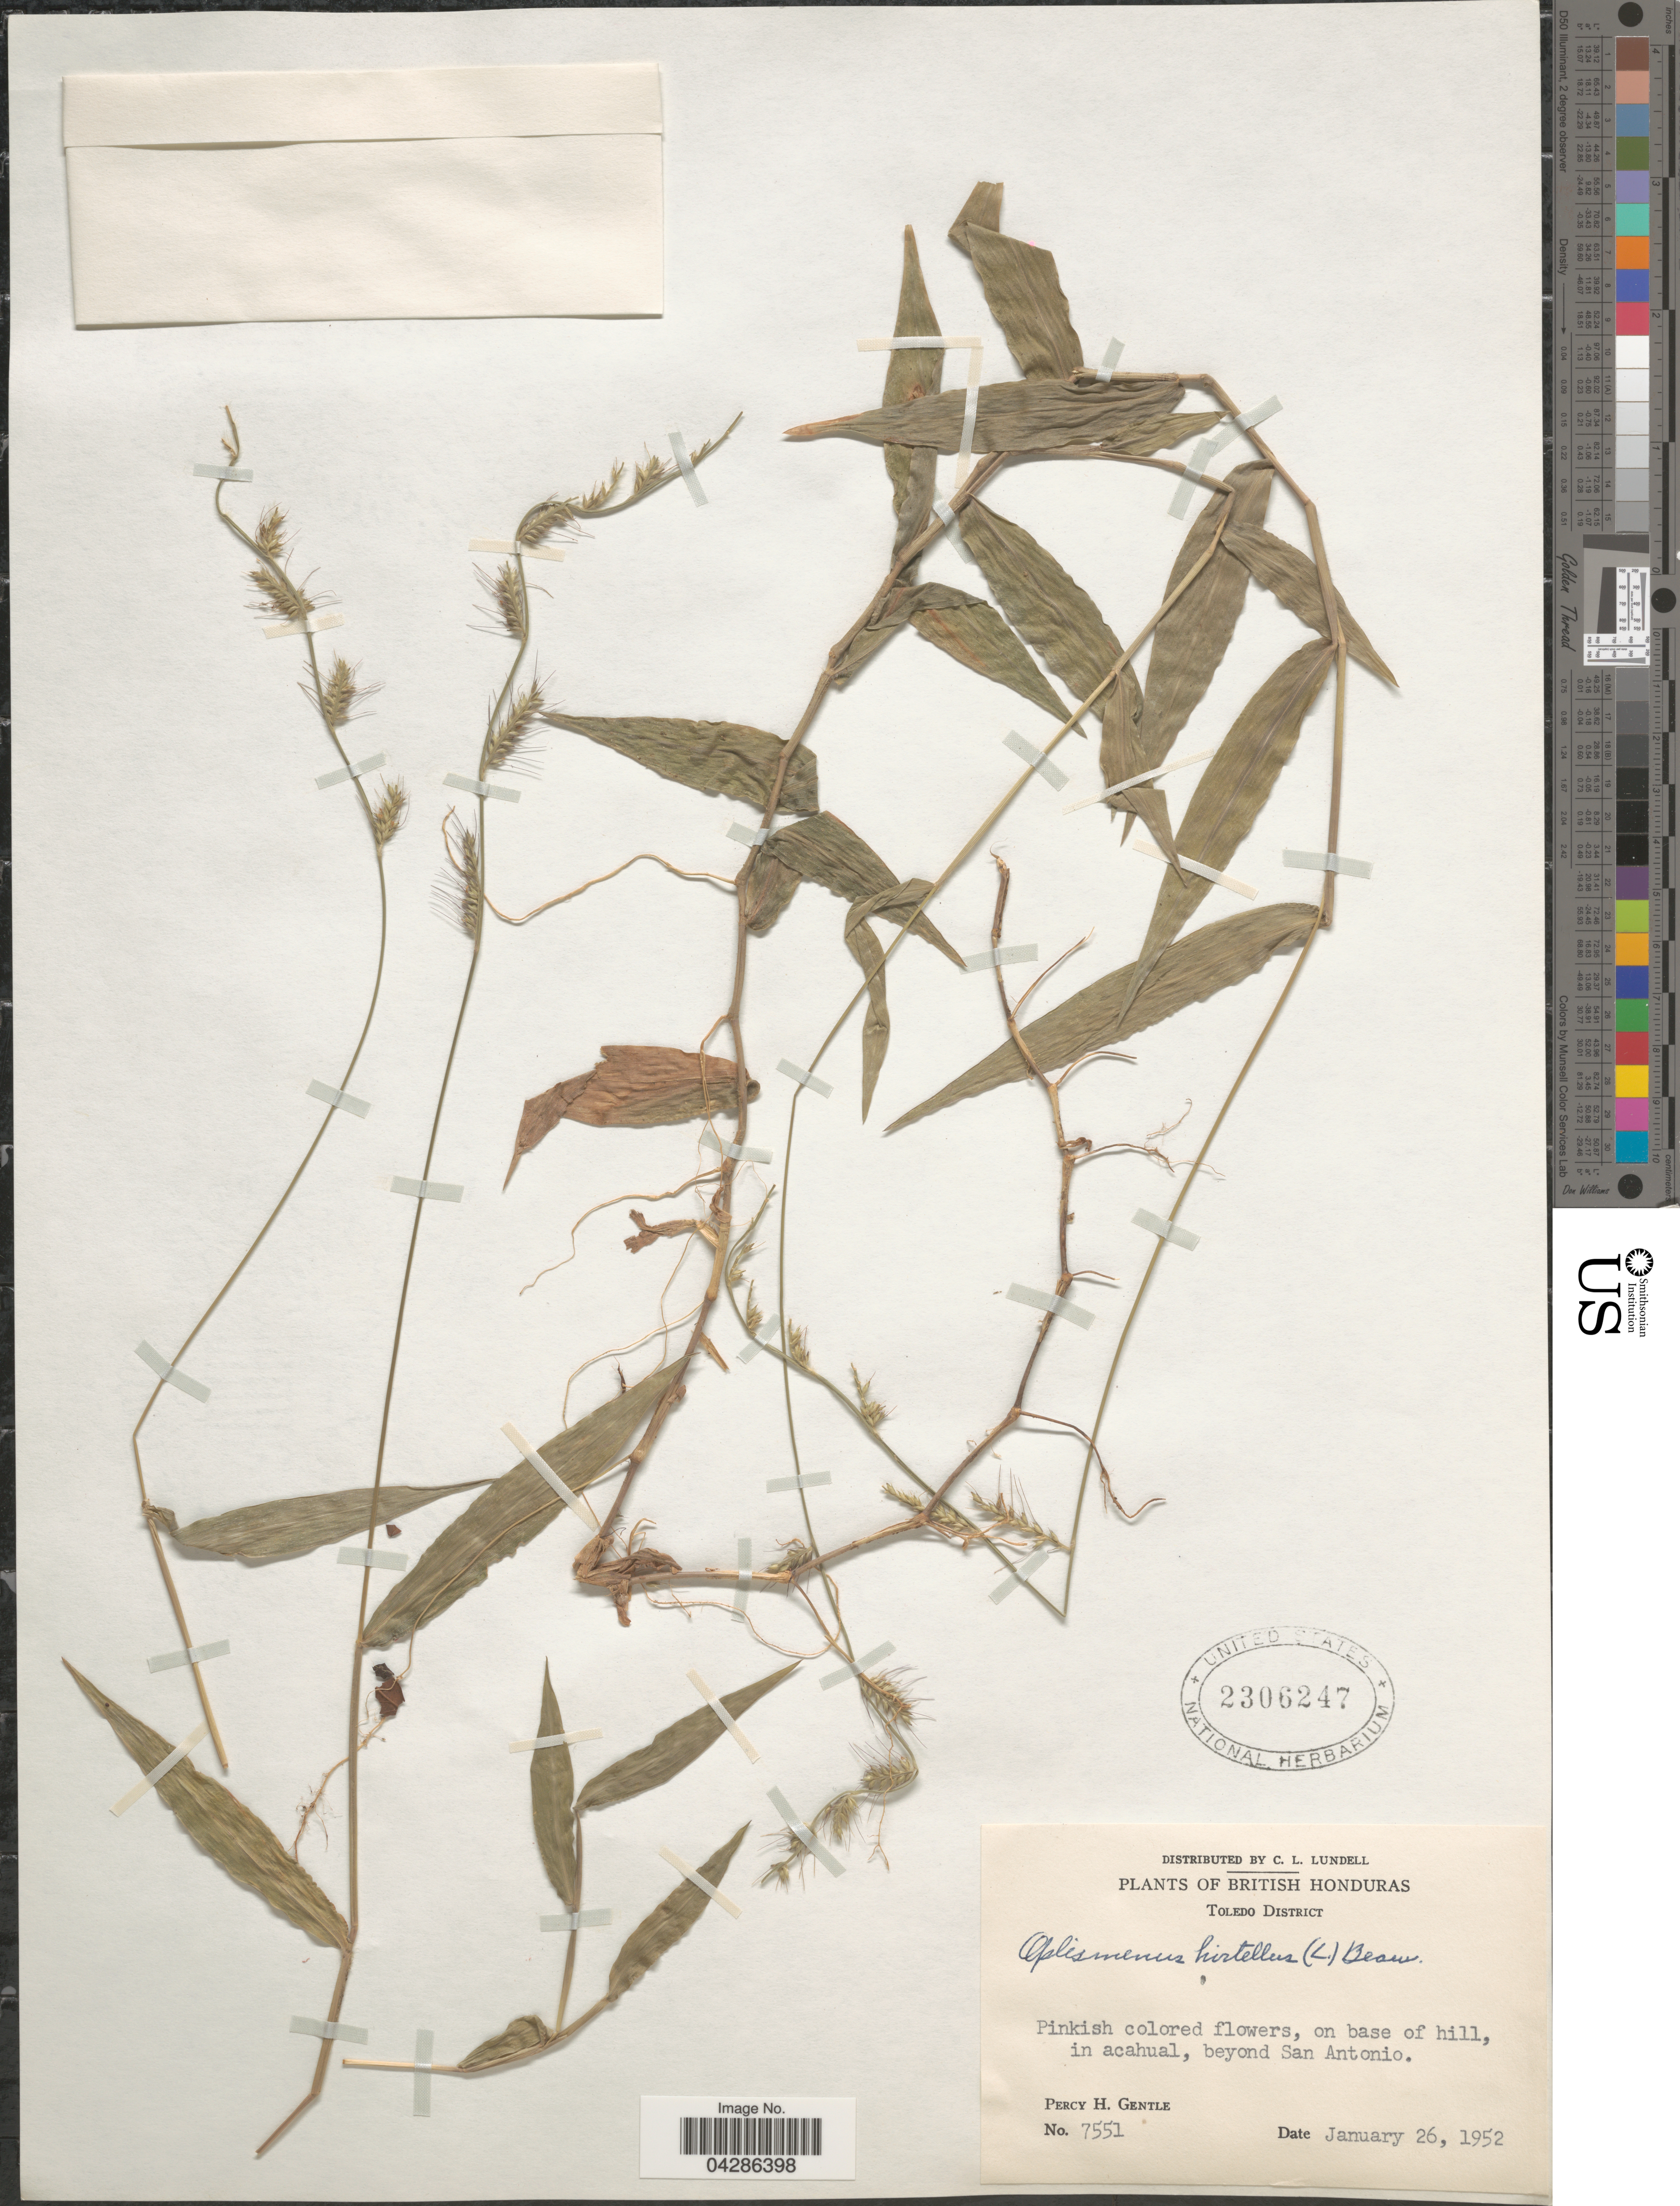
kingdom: Plantae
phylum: Tracheophyta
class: Liliopsida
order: Poales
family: Poaceae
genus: Oplismenus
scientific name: Oplismenus hirtellus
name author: (L.) P. Beauv.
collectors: P. H. Gentle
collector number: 7551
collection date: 1952-01-26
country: Belize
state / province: Toledo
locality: British Honduras. Toledo District. On base of hill, in acahual, beyond San Antonio.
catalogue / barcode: US 2306247